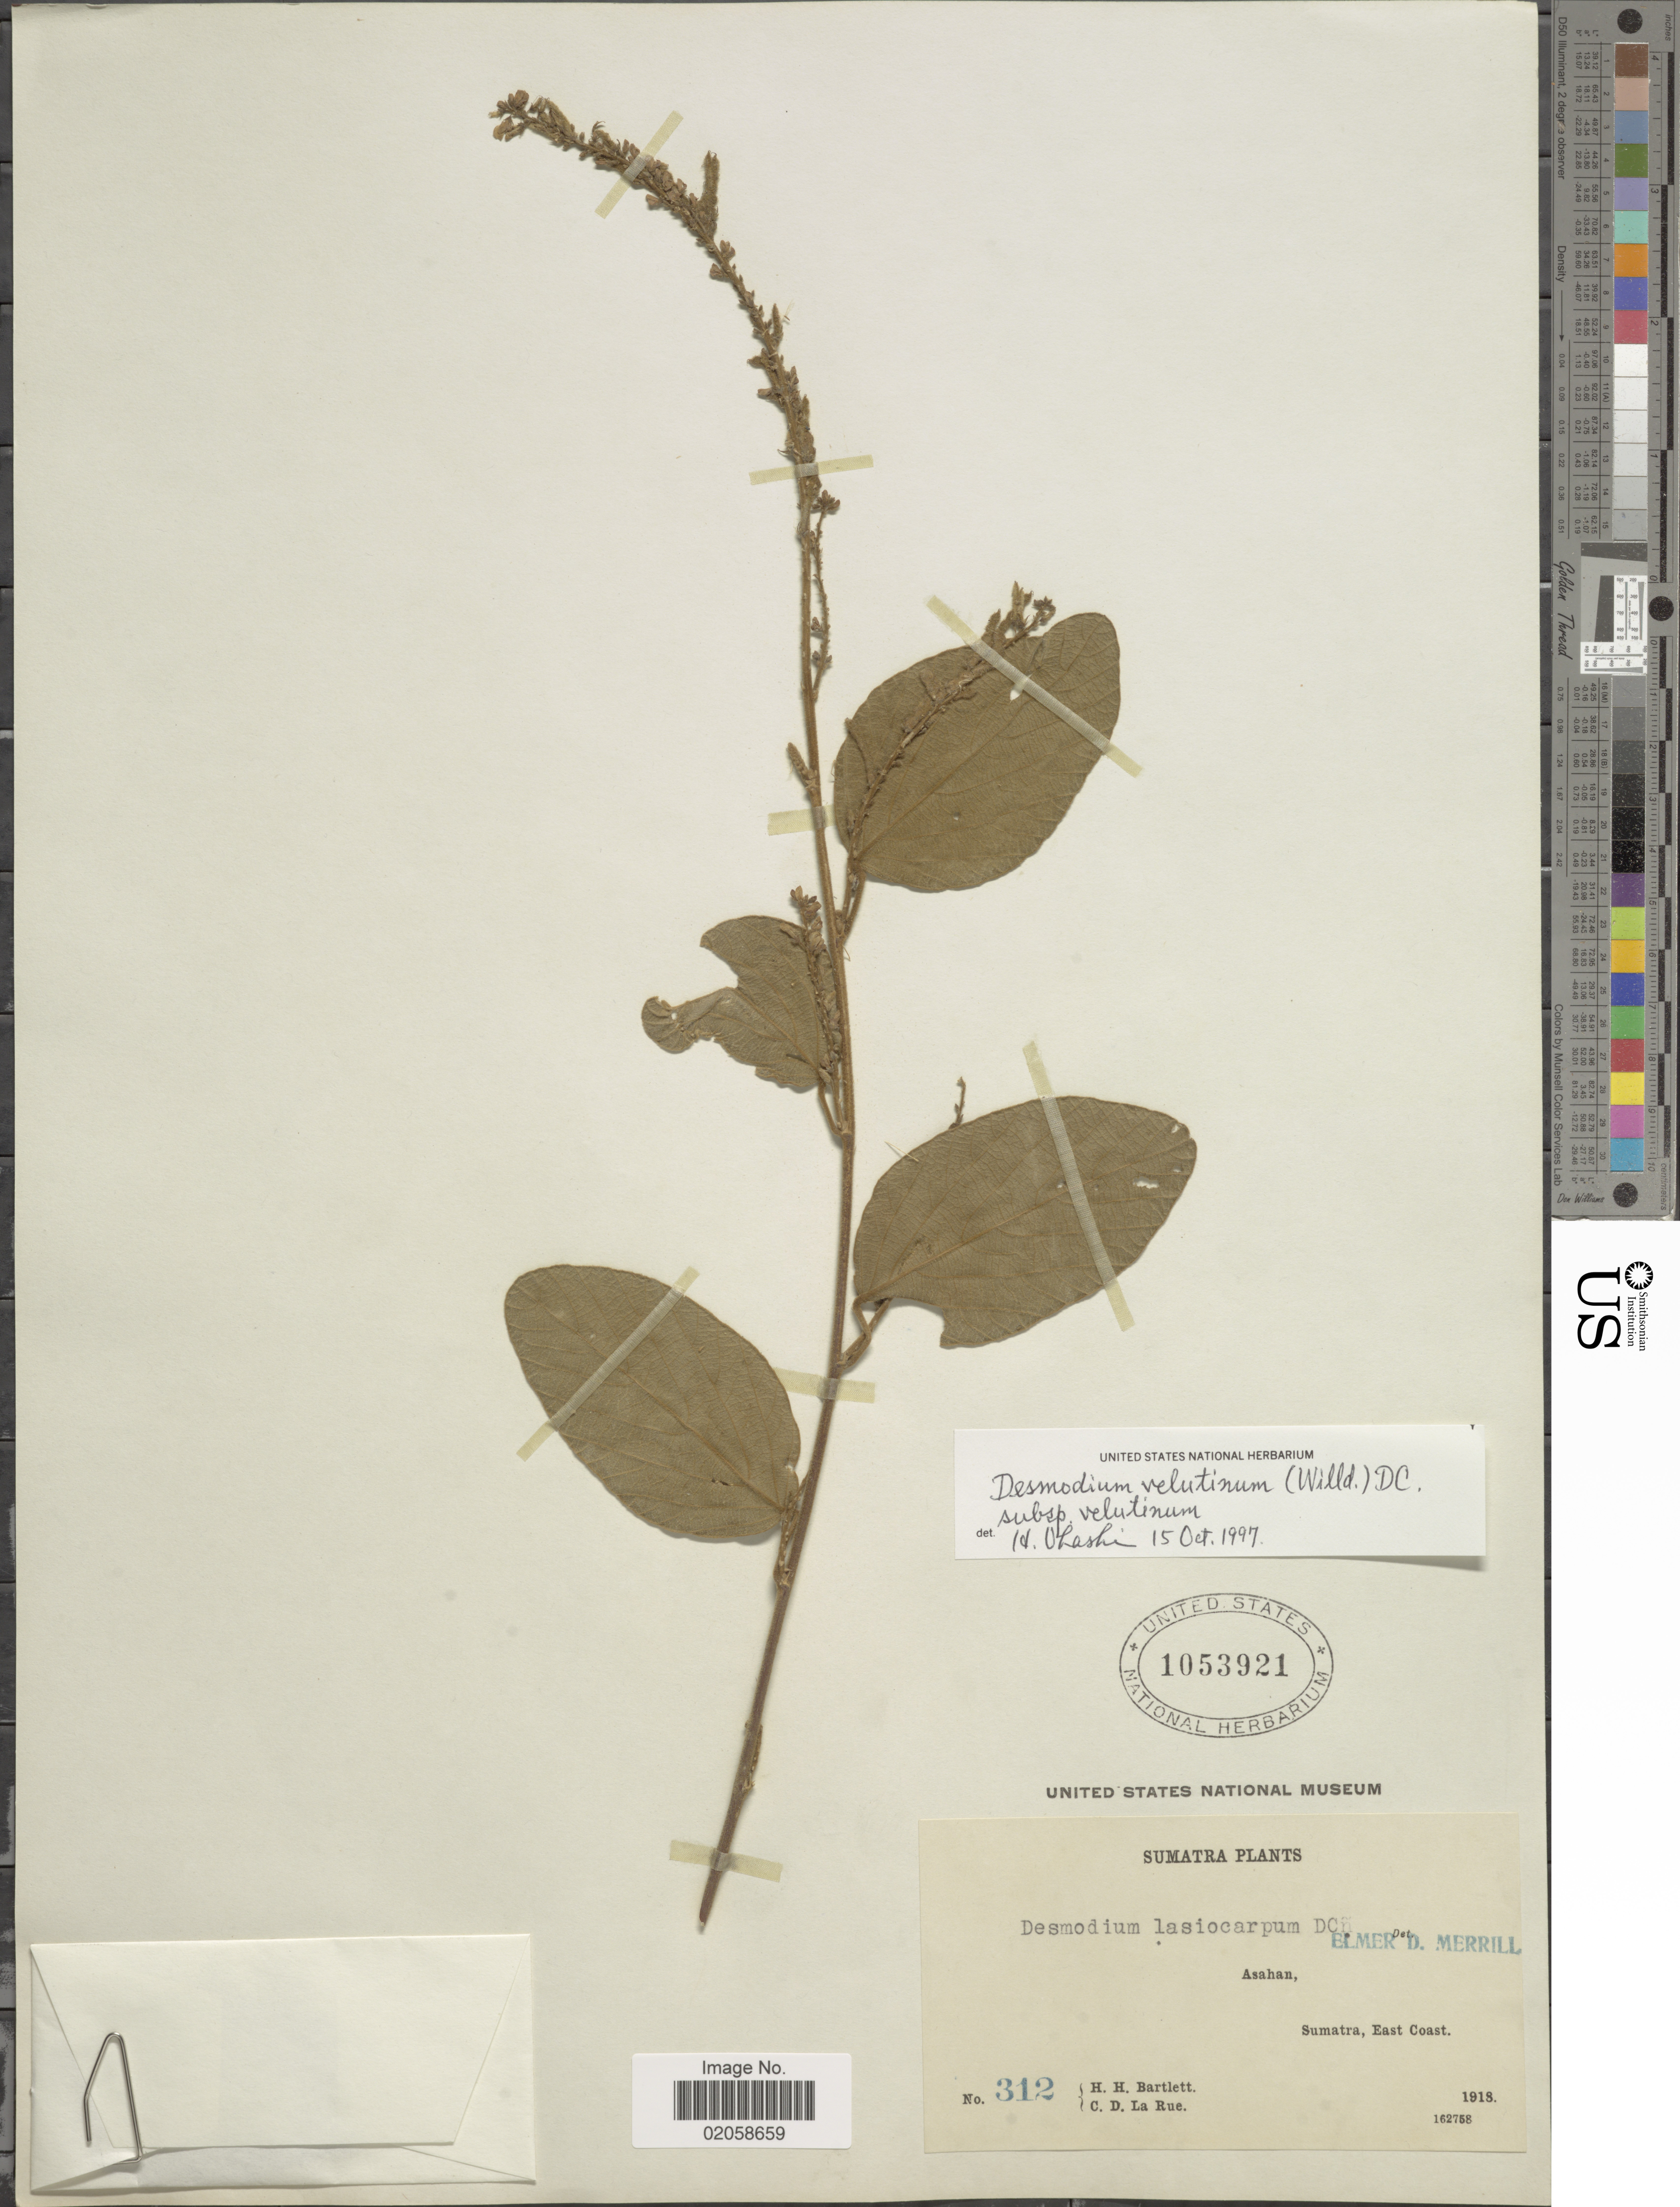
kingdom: Plantae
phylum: Tracheophyta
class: Magnoliopsida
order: Fabales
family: Fabaceae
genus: Polhillides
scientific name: Polhillides velutina subsp. velutina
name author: (Willd.) H. Ohashi & K. Ohashi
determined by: Strong, Mark T., (BOT), Smithsonian Institution - National Museum of Natural History (UNITED STATES)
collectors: H. H. Bartlett & C. La Rue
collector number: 312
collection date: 1918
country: Indonesia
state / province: Sumatra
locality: Asahan, Sumatra, East Coast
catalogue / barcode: US 1053921